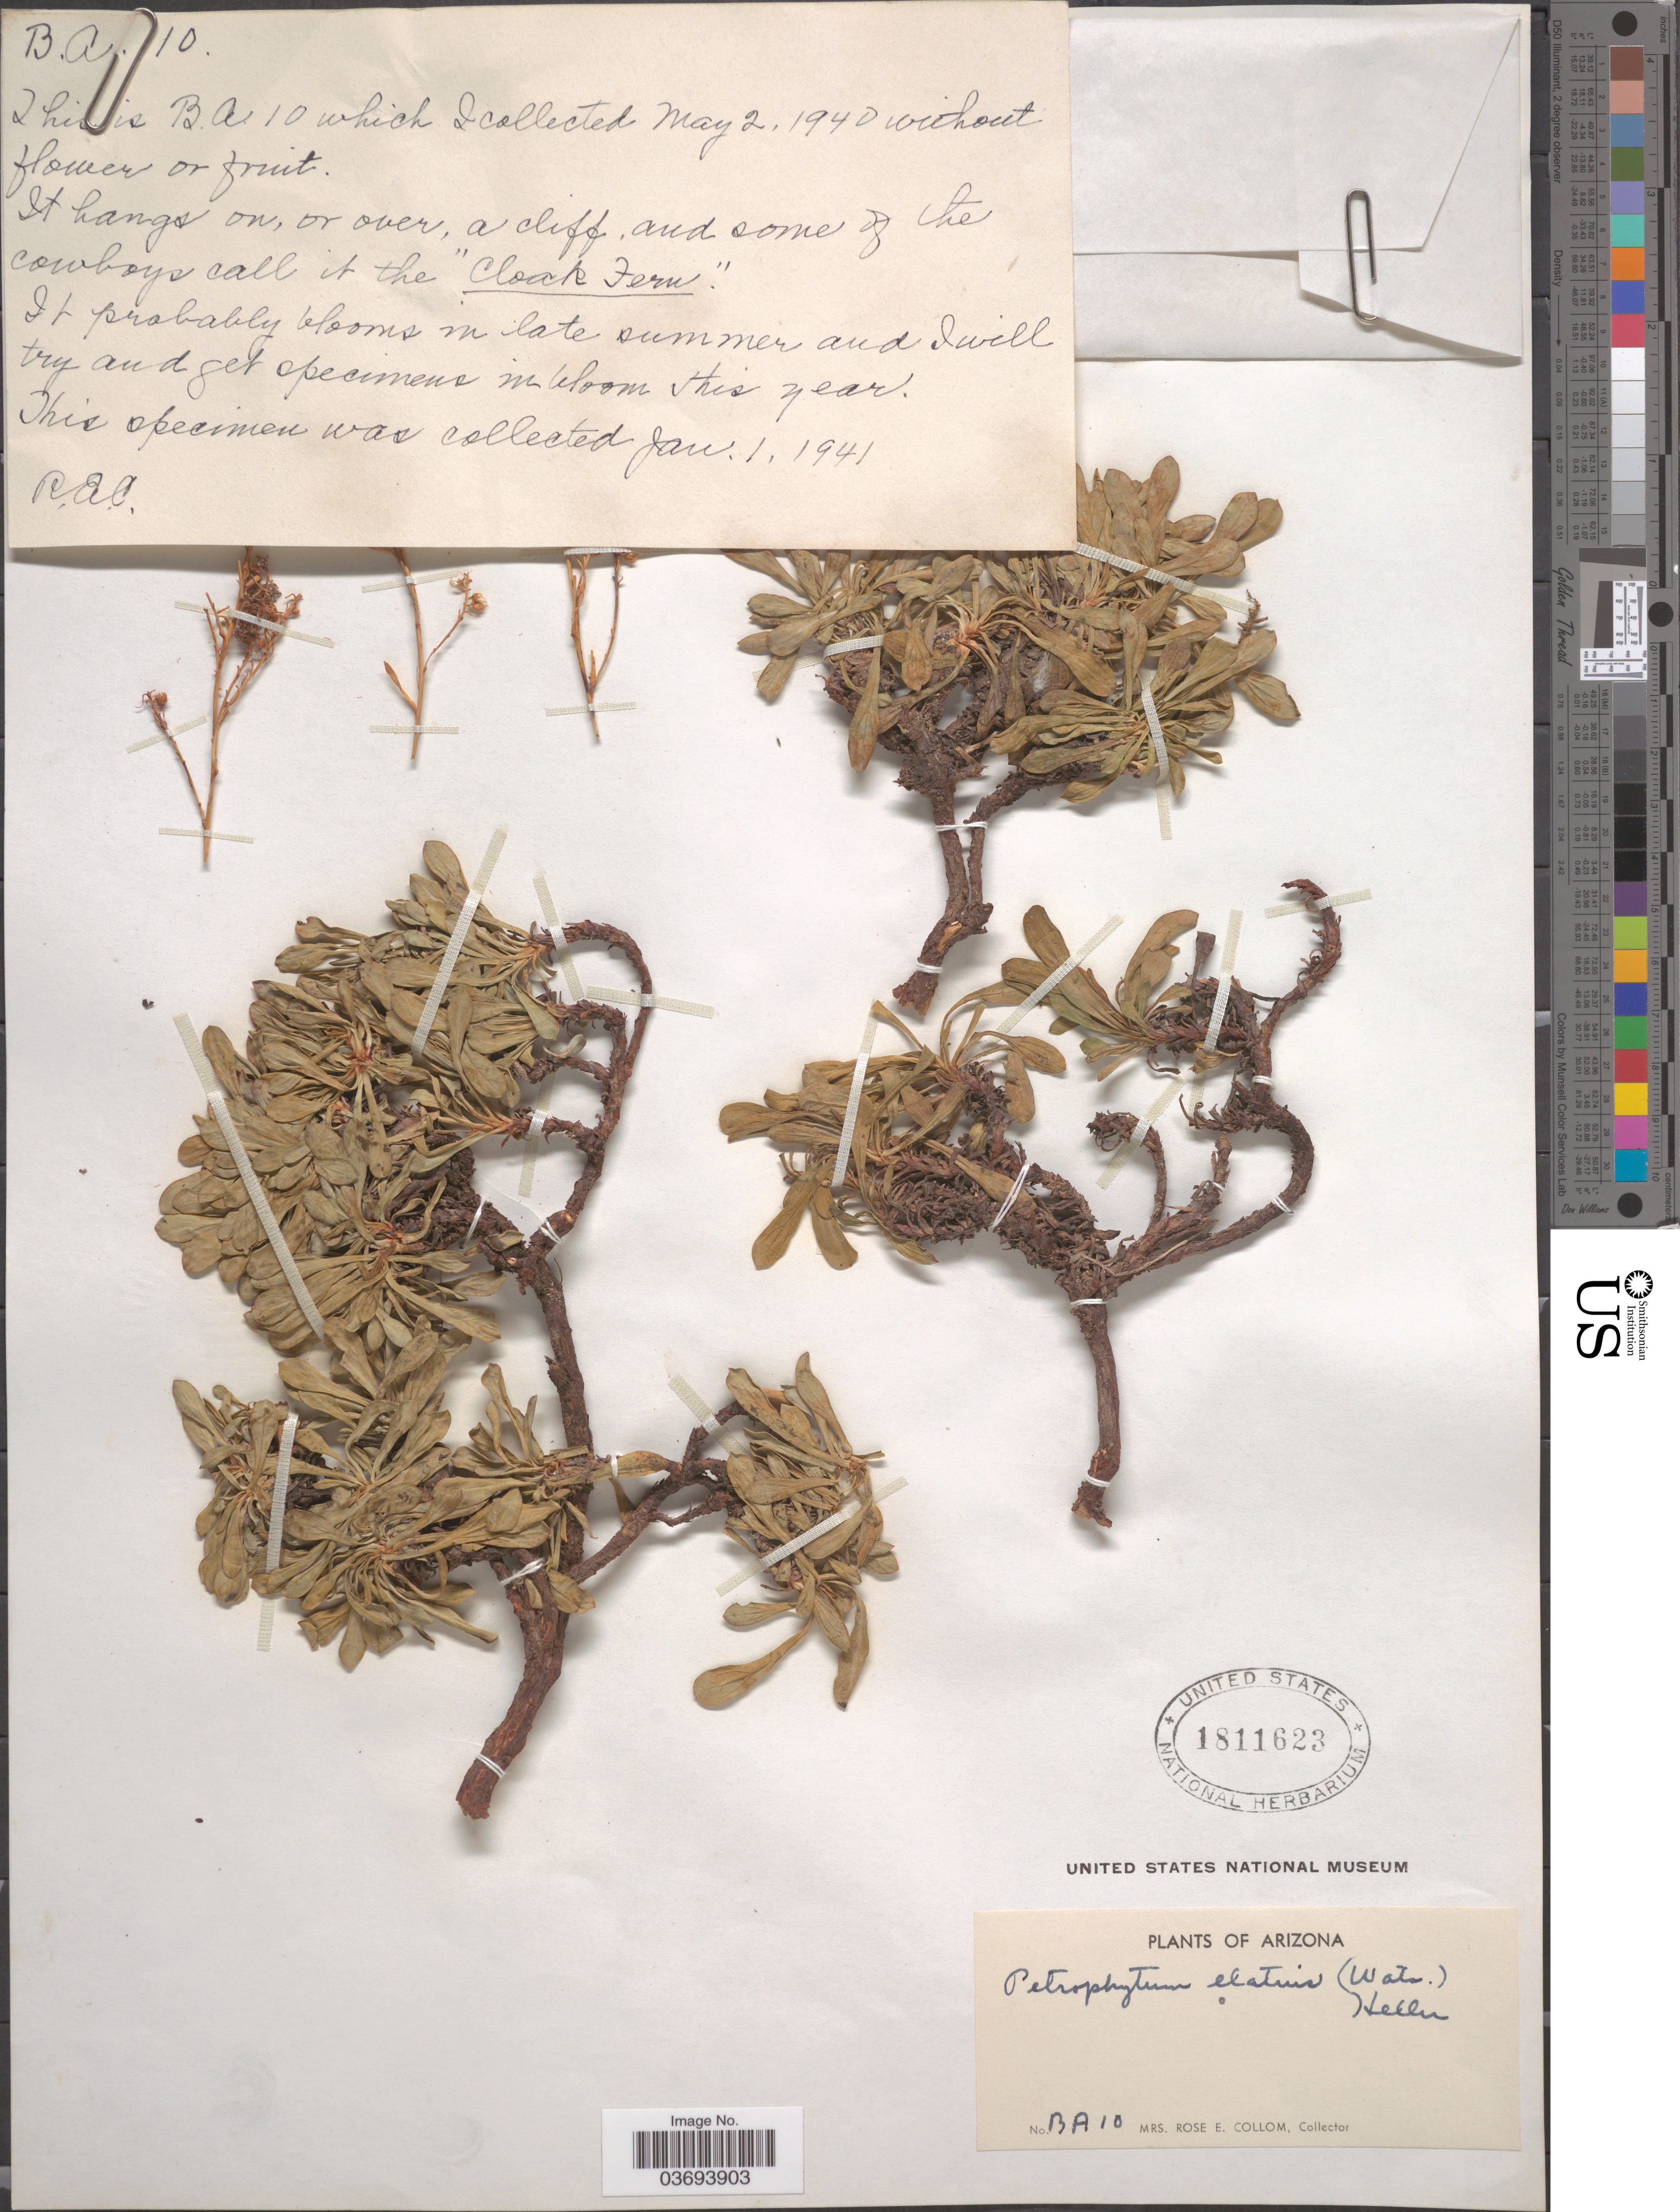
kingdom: Plantae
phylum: Tracheophyta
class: Magnoliopsida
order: Rosales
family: Rosaceae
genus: Petrophytum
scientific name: Petrophytum elatius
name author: (S. Watson) A. Heller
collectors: R. E. Collom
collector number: BA10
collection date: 1940-05-02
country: United States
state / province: Arizona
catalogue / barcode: US 1811623